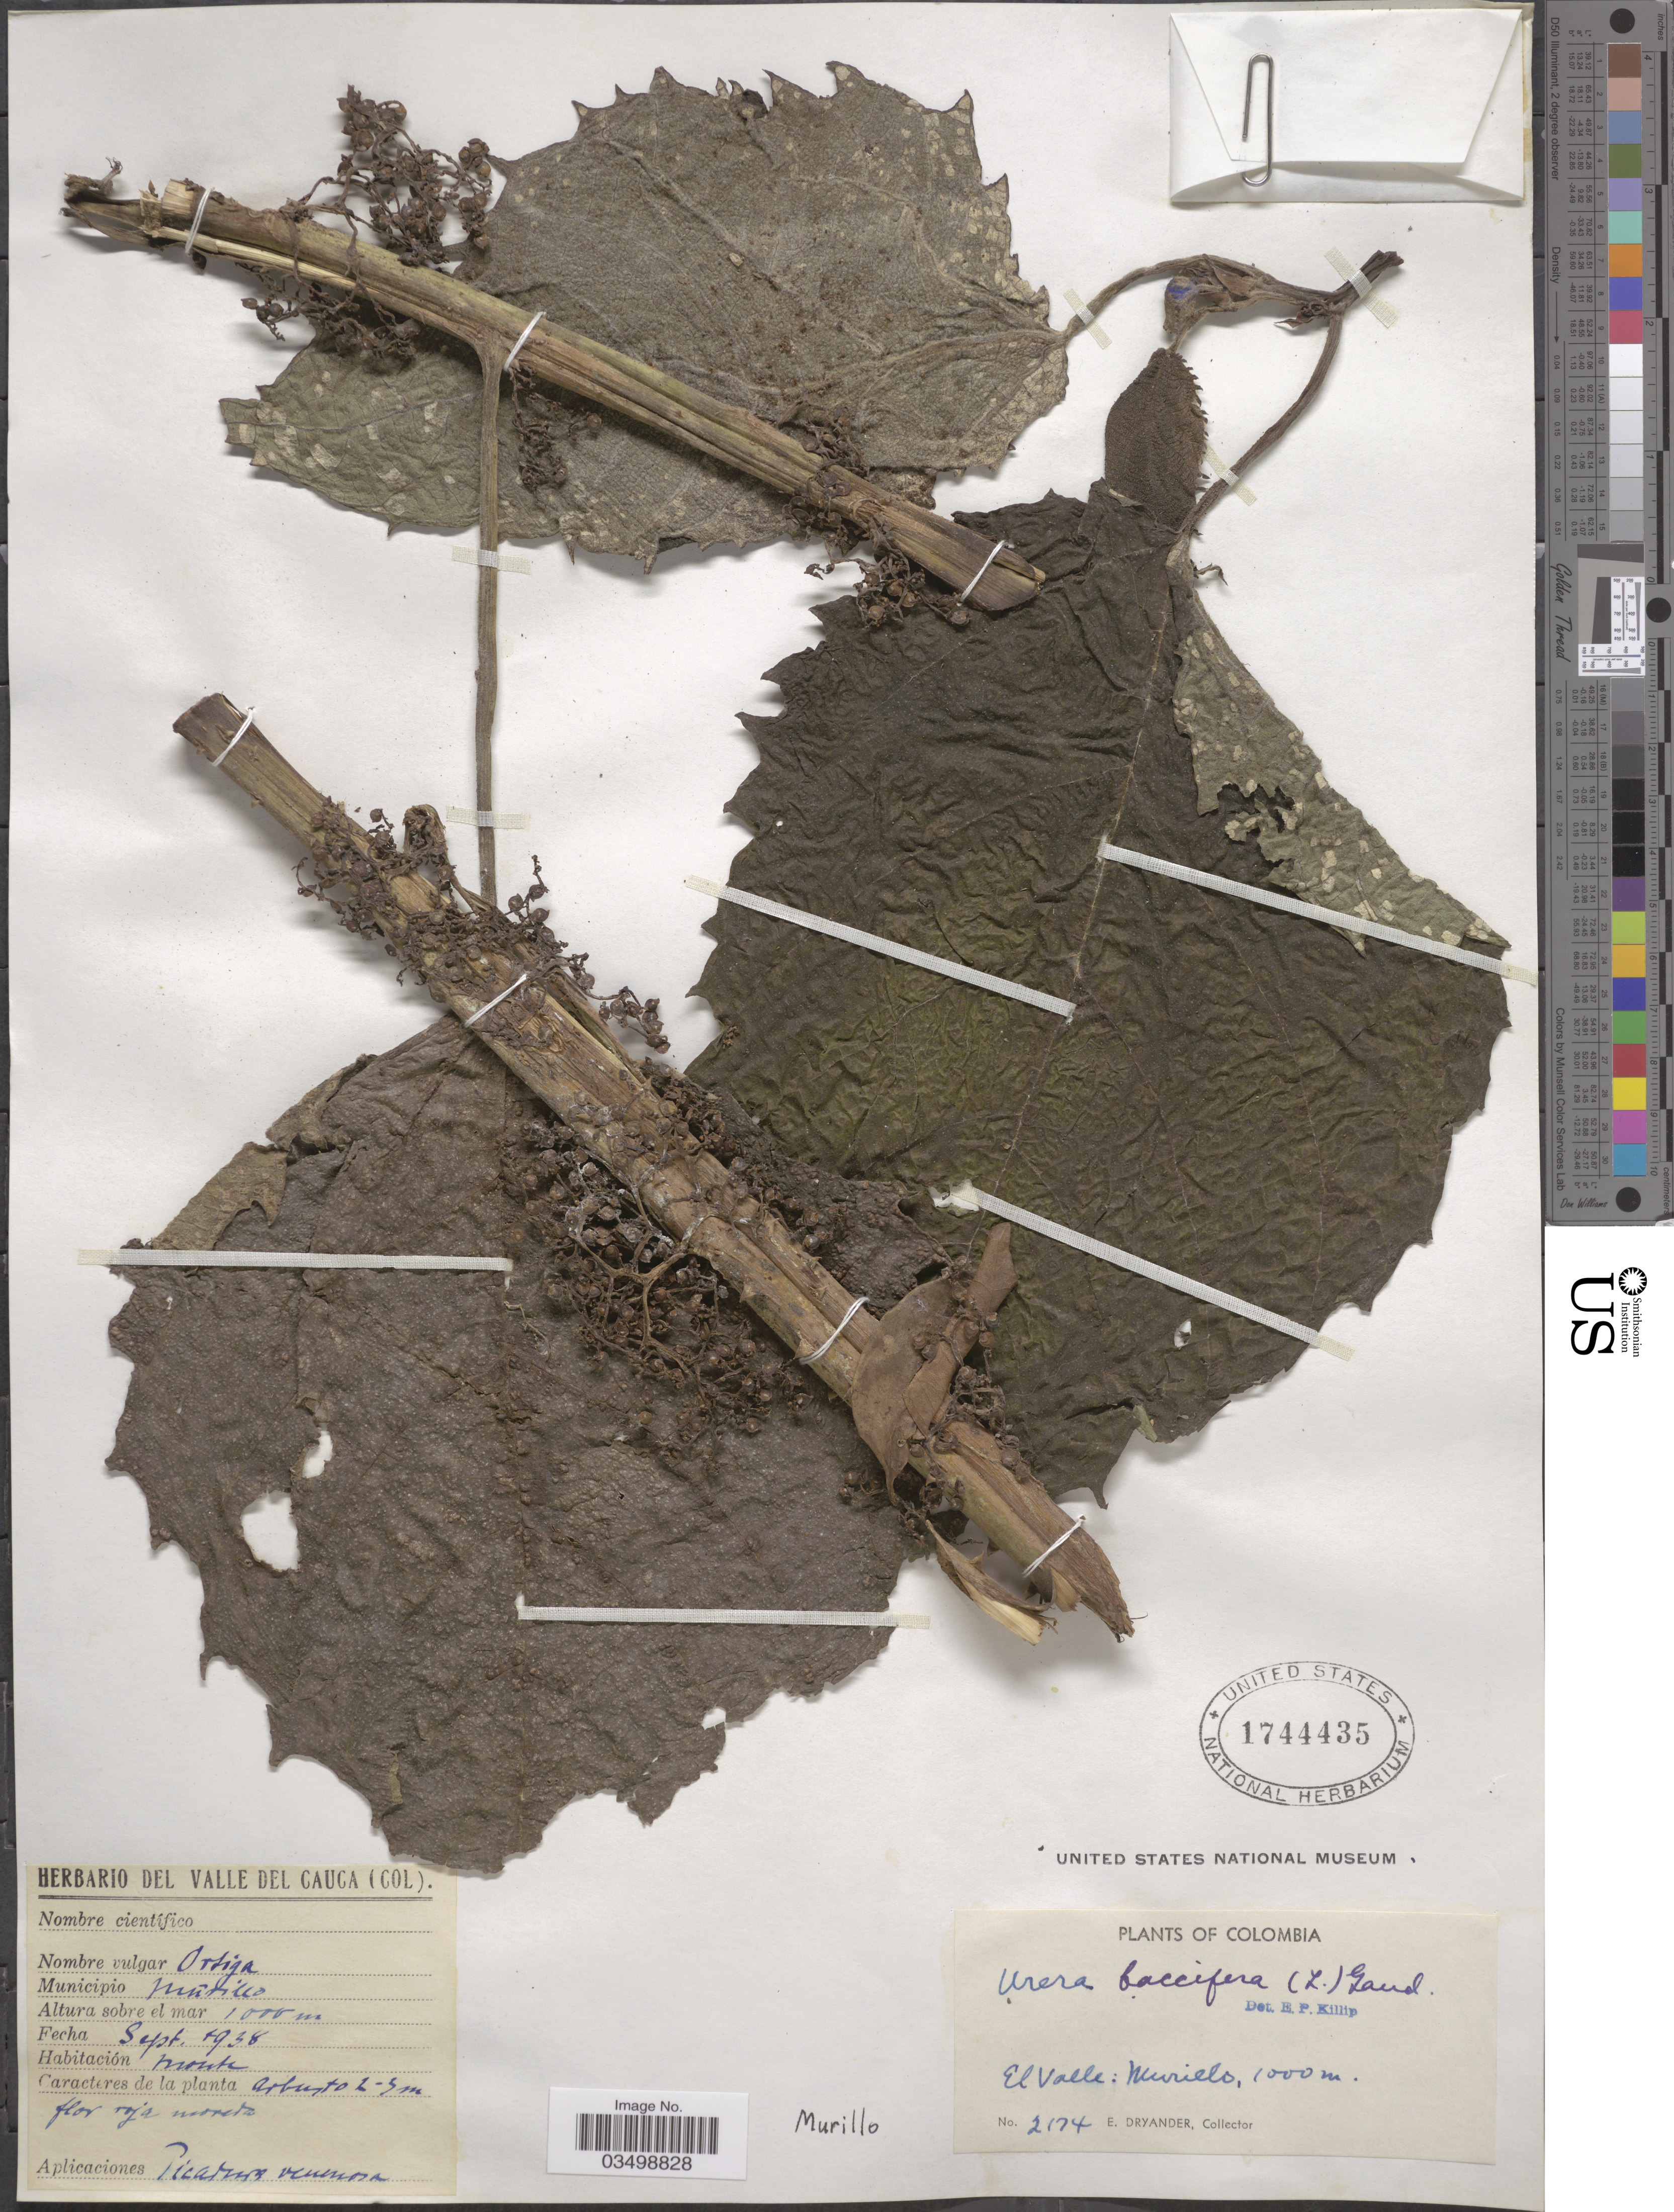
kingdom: Plantae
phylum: Tracheophyta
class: Magnoliopsida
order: Rosales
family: Urticaceae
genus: Urera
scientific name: Urera baccifera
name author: (L.) Gaudich. ex Wedd.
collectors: E. Dryander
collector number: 2174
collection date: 1938-09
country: Colombia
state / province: Valle del Cauca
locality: El Valle: Murillo. Municipio Murillo.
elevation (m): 1000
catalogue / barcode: US 1744435